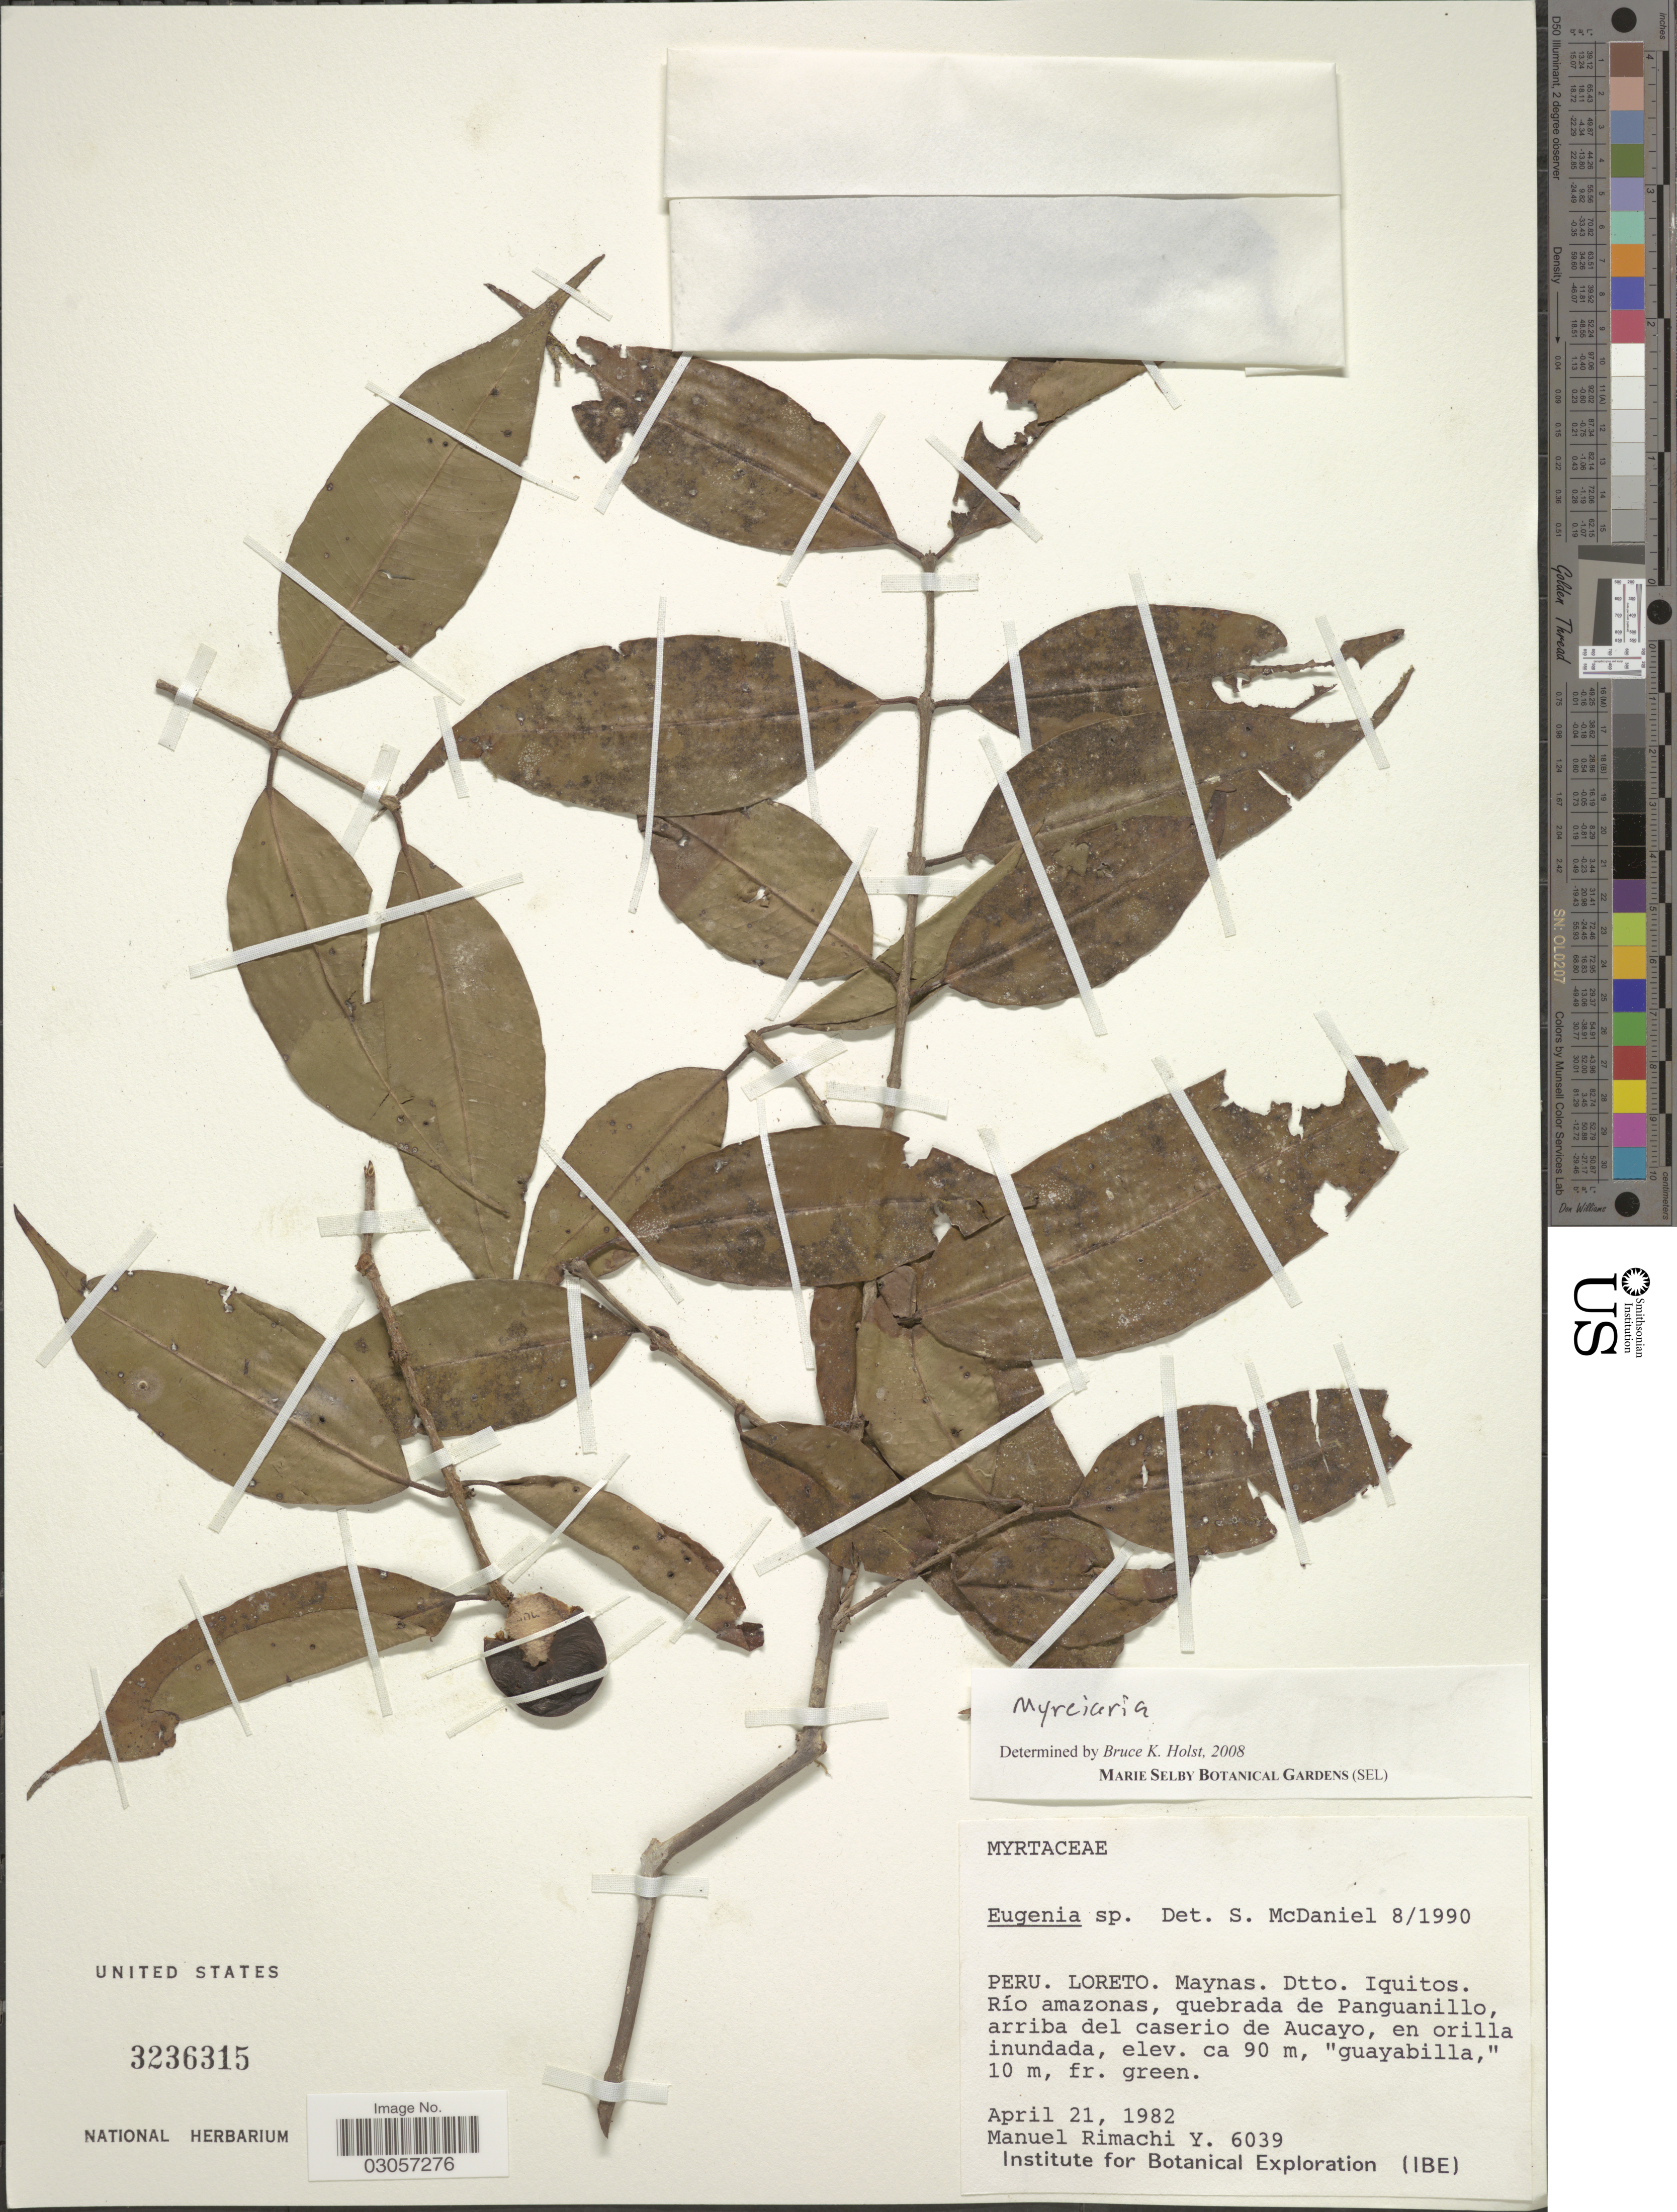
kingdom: Plantae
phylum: Tracheophyta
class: Magnoliopsida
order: Myrtales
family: Myrtaceae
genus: Myrciaria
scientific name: Myrciaria sp.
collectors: M. Rimachi Y.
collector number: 6039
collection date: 1982-04-21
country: Peru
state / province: Loreto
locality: Maynas, Dtto. Iquitos, Río amazonas, quebrada de Panguanillo, arriba del caserio de Aucayo, en orilla inundada.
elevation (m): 90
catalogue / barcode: US 3236315